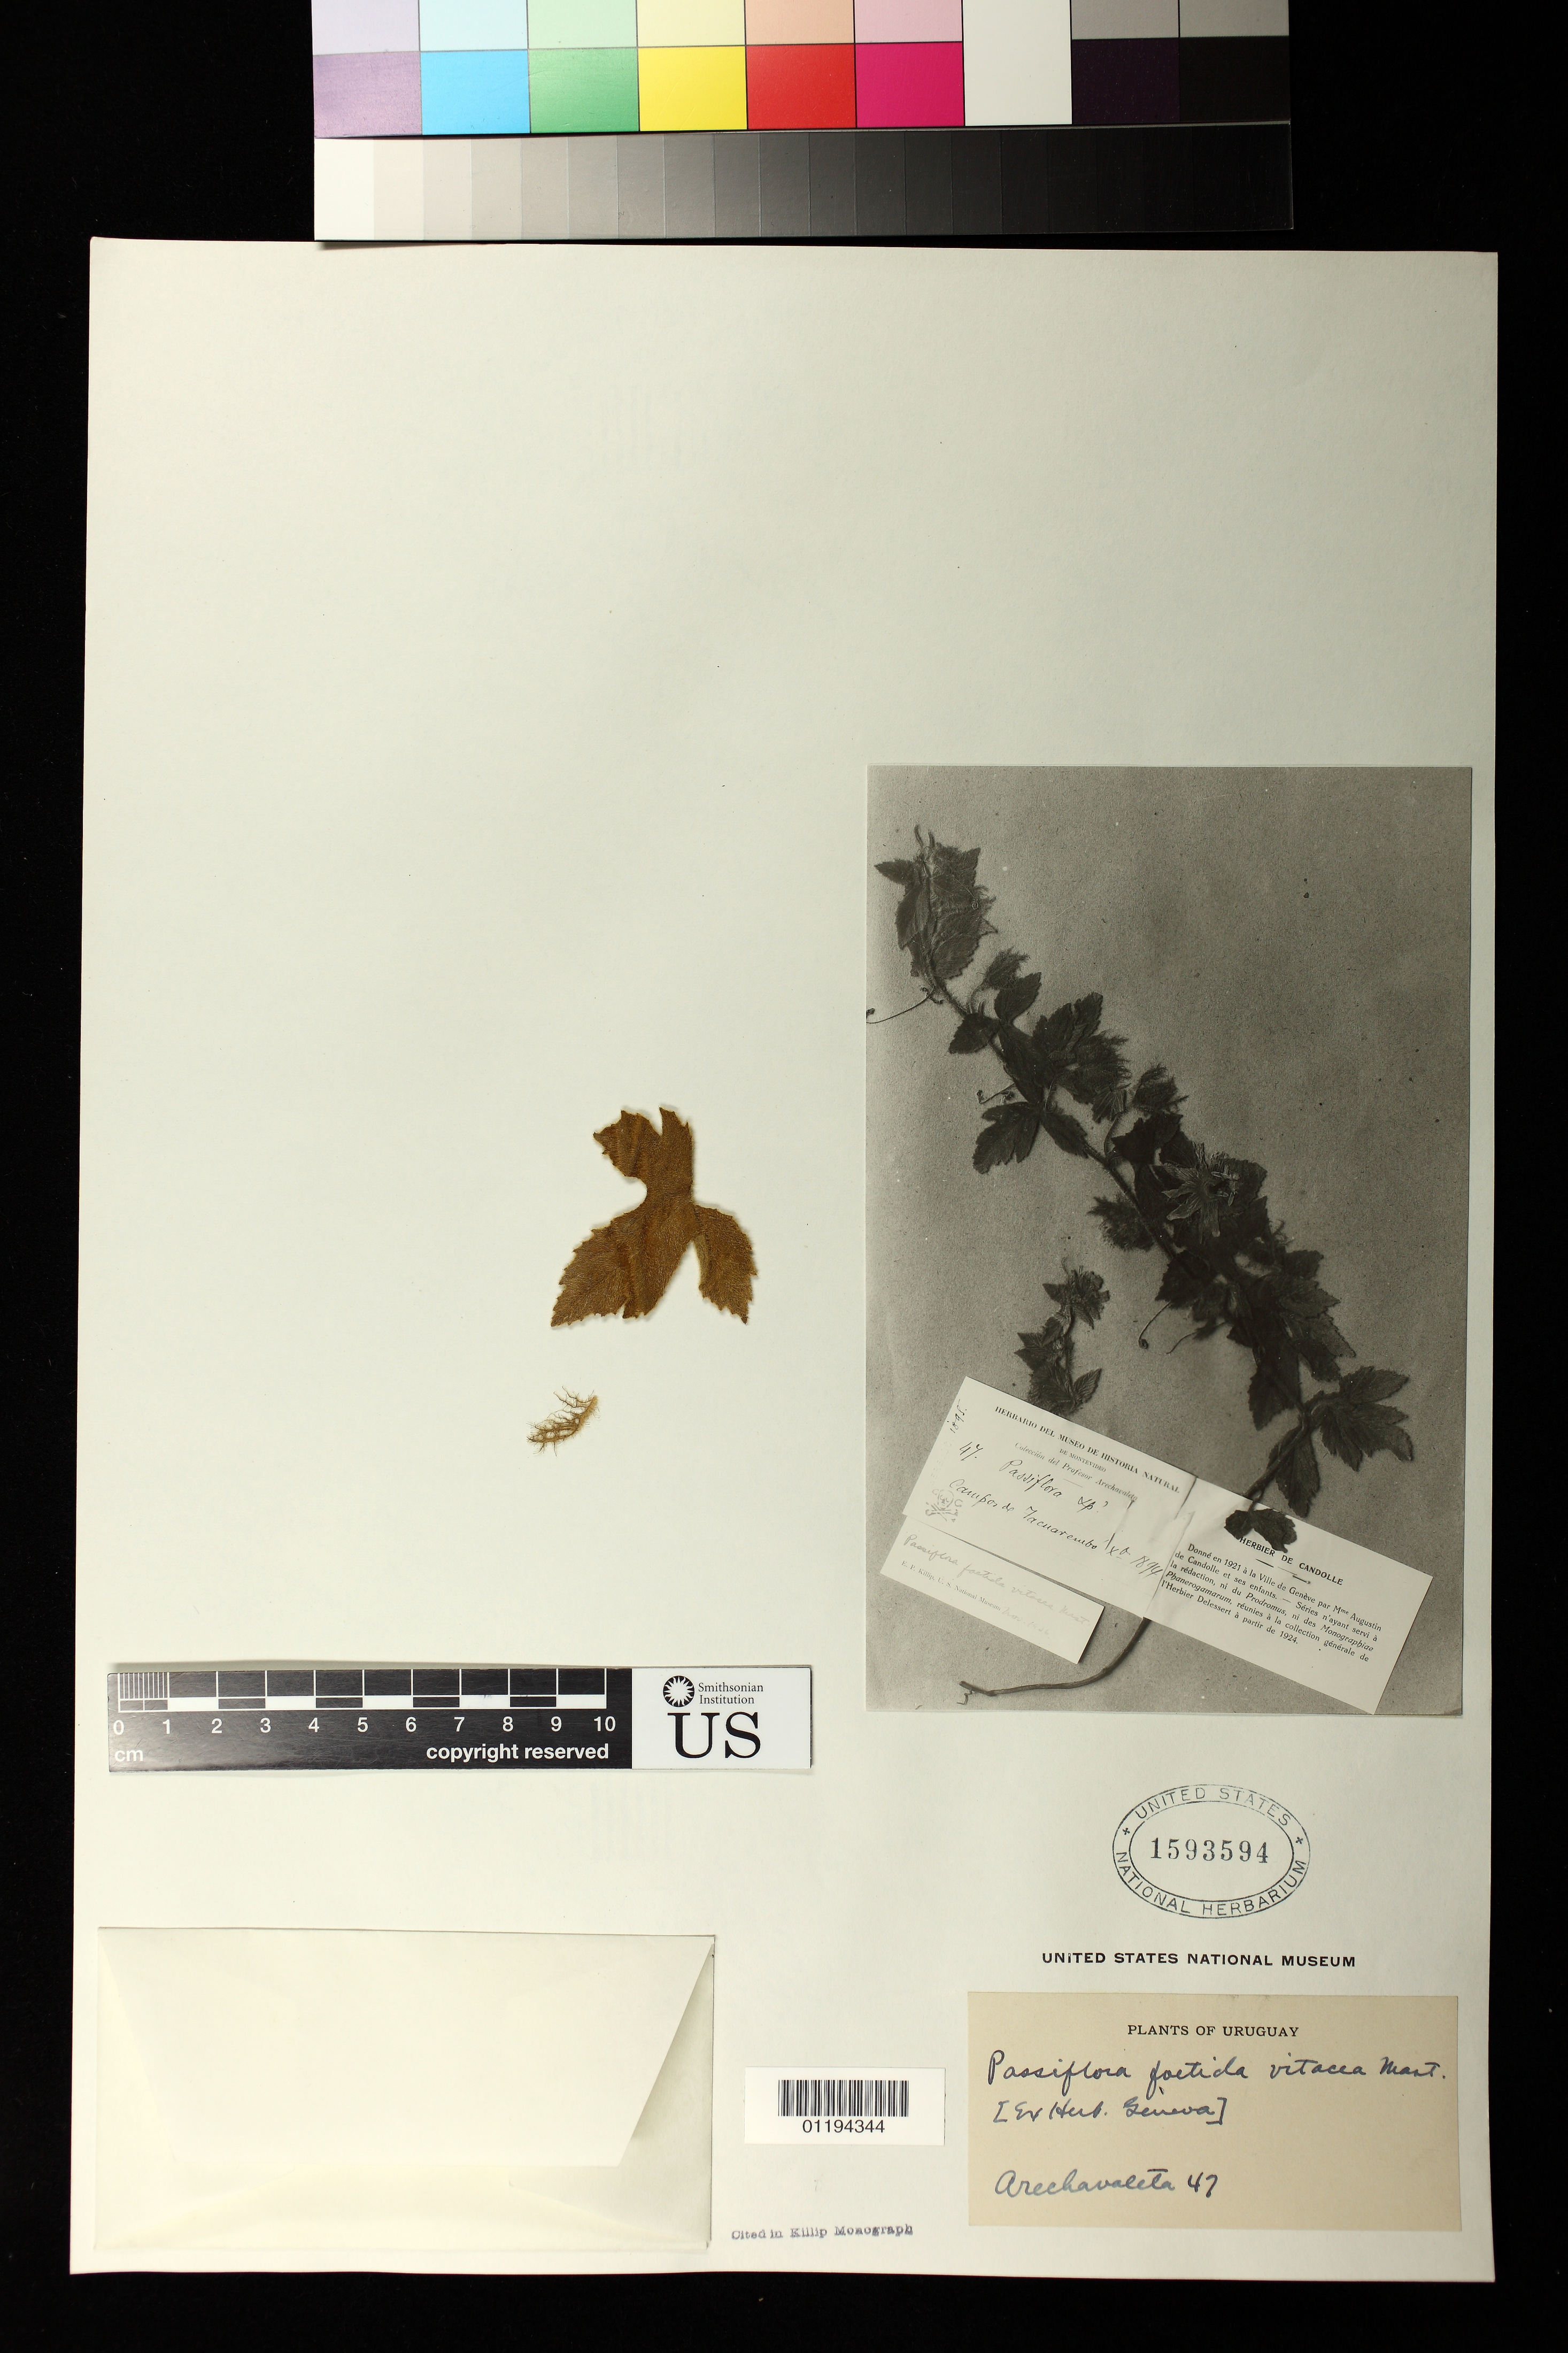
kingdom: Plantae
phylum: Tracheophyta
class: Magnoliopsida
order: Malpighiales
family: Passifloraceae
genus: Passiflora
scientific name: Passiflora chrysophylla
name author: Chodat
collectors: J. Arechavaleta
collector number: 47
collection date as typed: Oct 1894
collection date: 1894-10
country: Uruguay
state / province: Tacuarembo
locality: Campos de Tacuarembo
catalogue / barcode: US 1593594